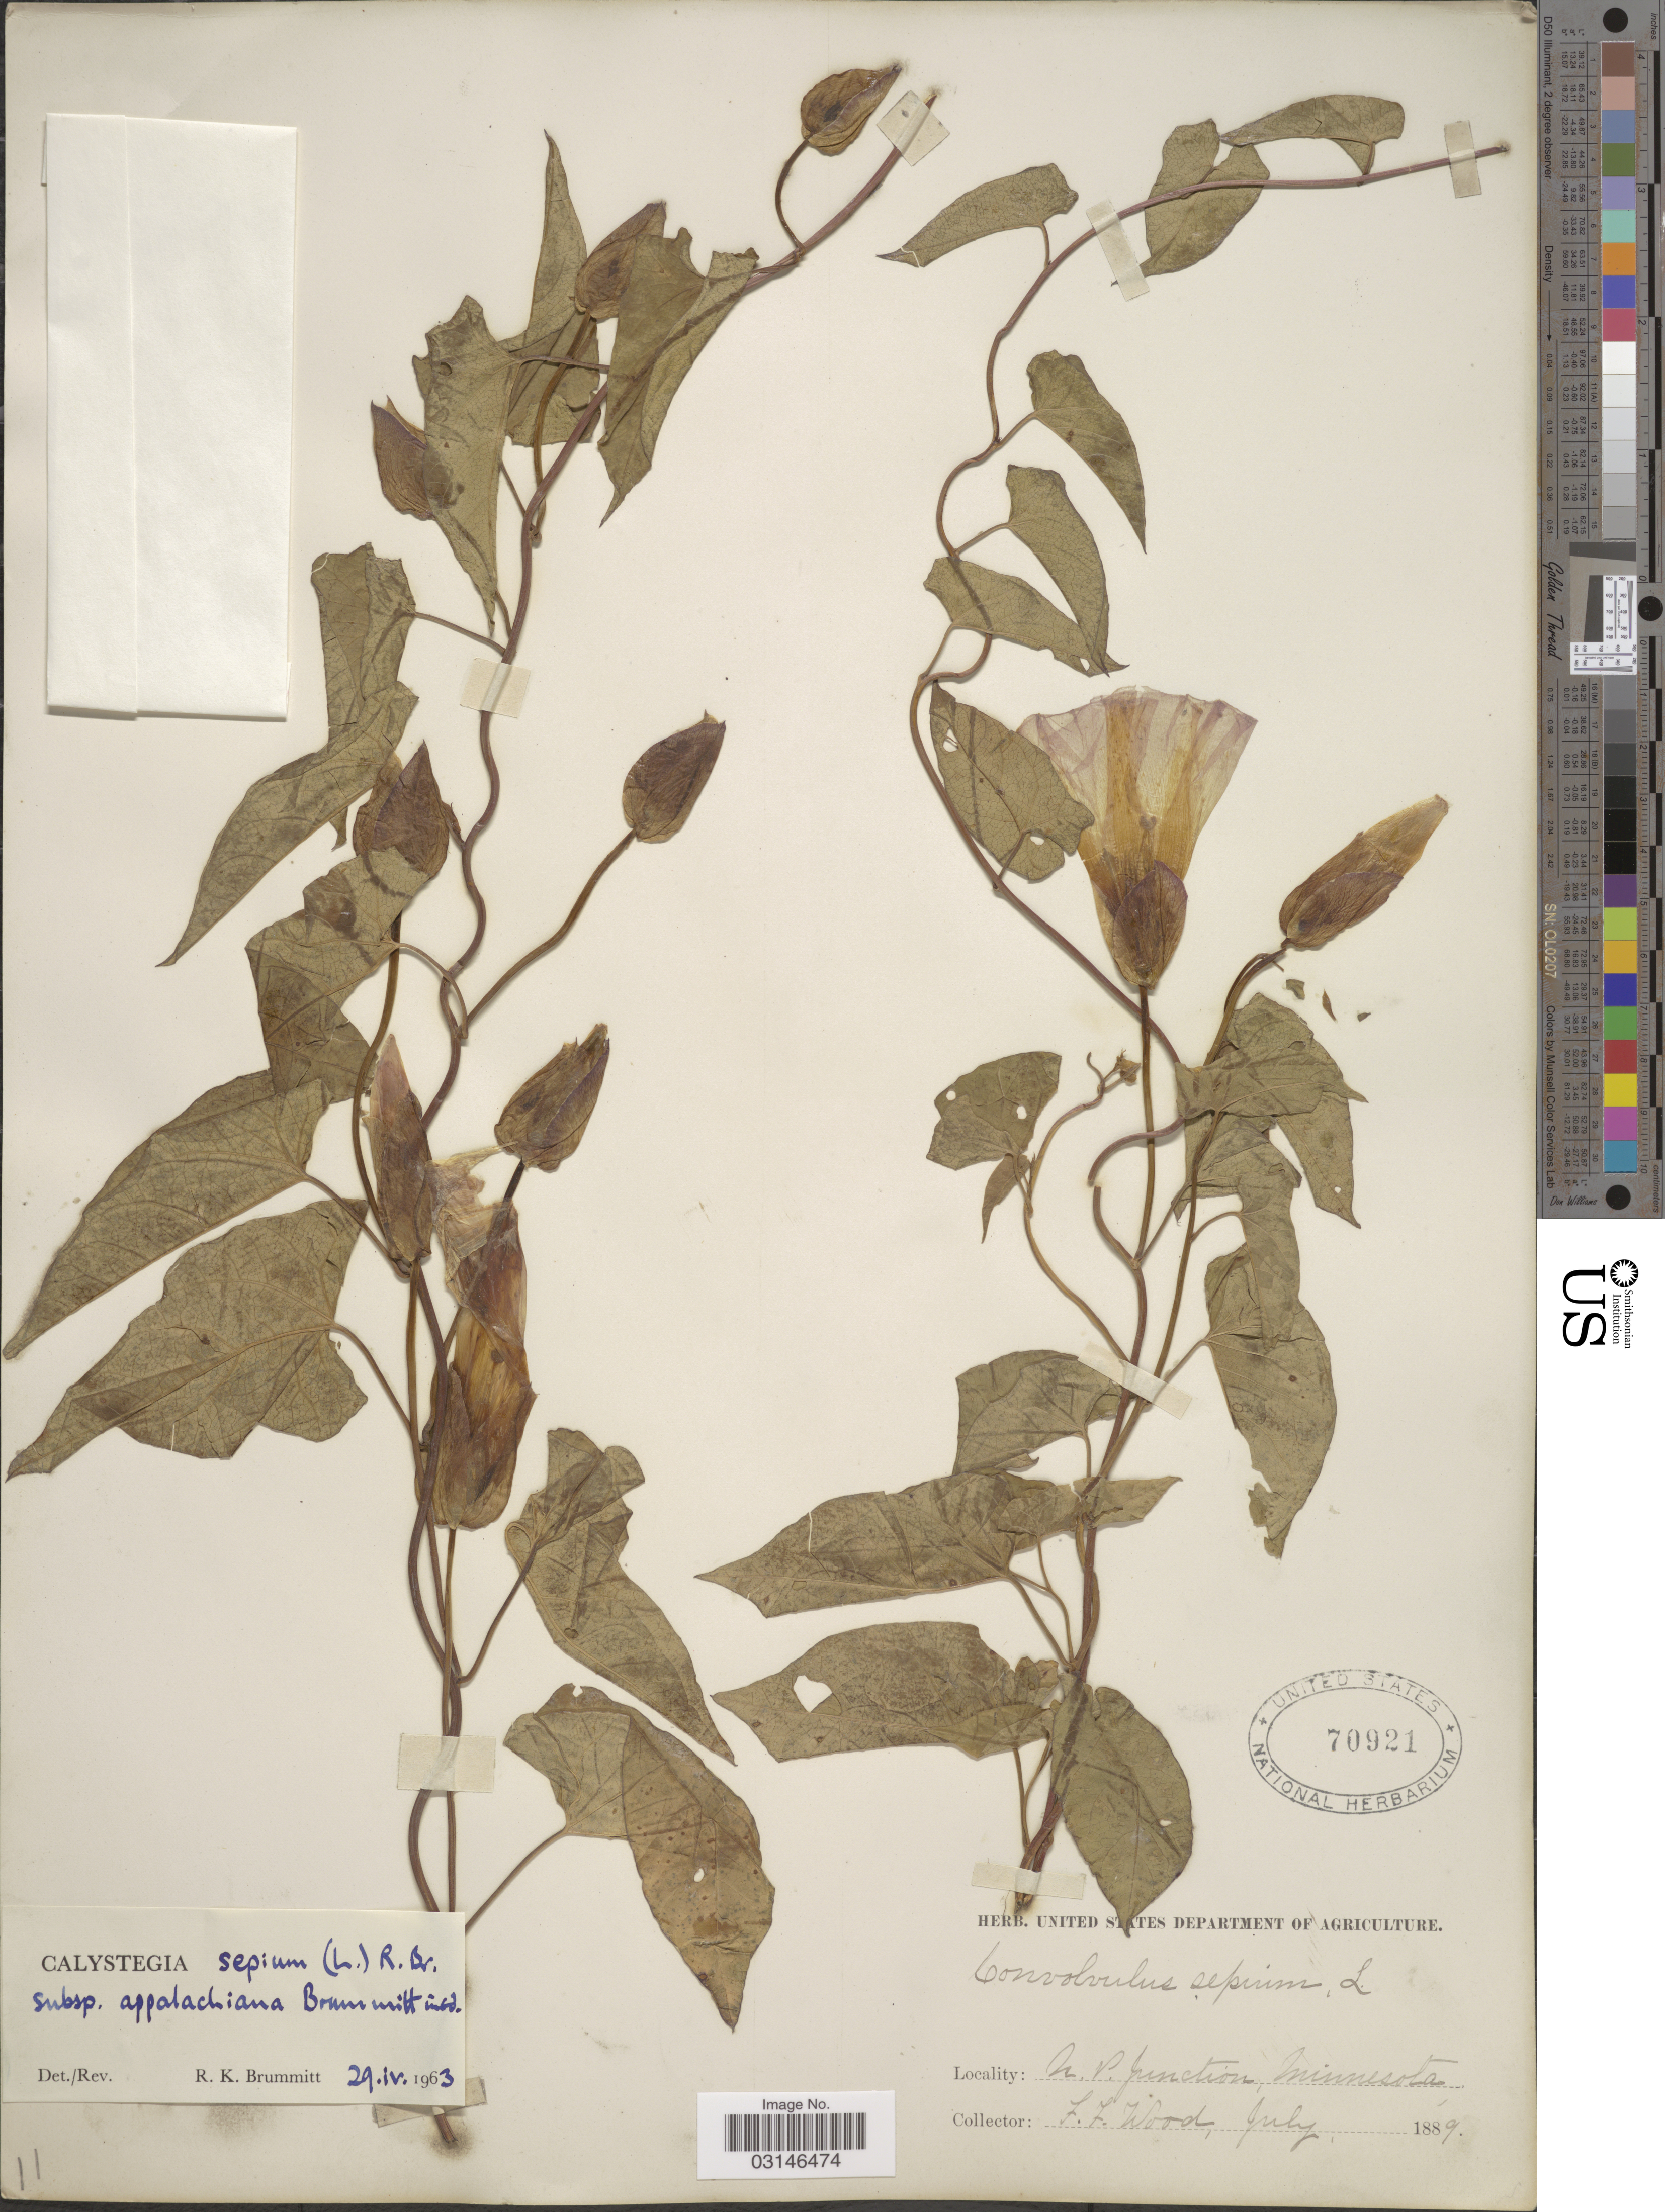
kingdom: Plantae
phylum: Tracheophyta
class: Magnoliopsida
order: Solanales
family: Convolvulaceae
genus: Calystegia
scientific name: Calystegia sepium subsp. appalachiana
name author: Brummitt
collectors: F. Wood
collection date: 1889-07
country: United States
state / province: Minnesota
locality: N [interpreted].P. Junction.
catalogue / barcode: US 70921